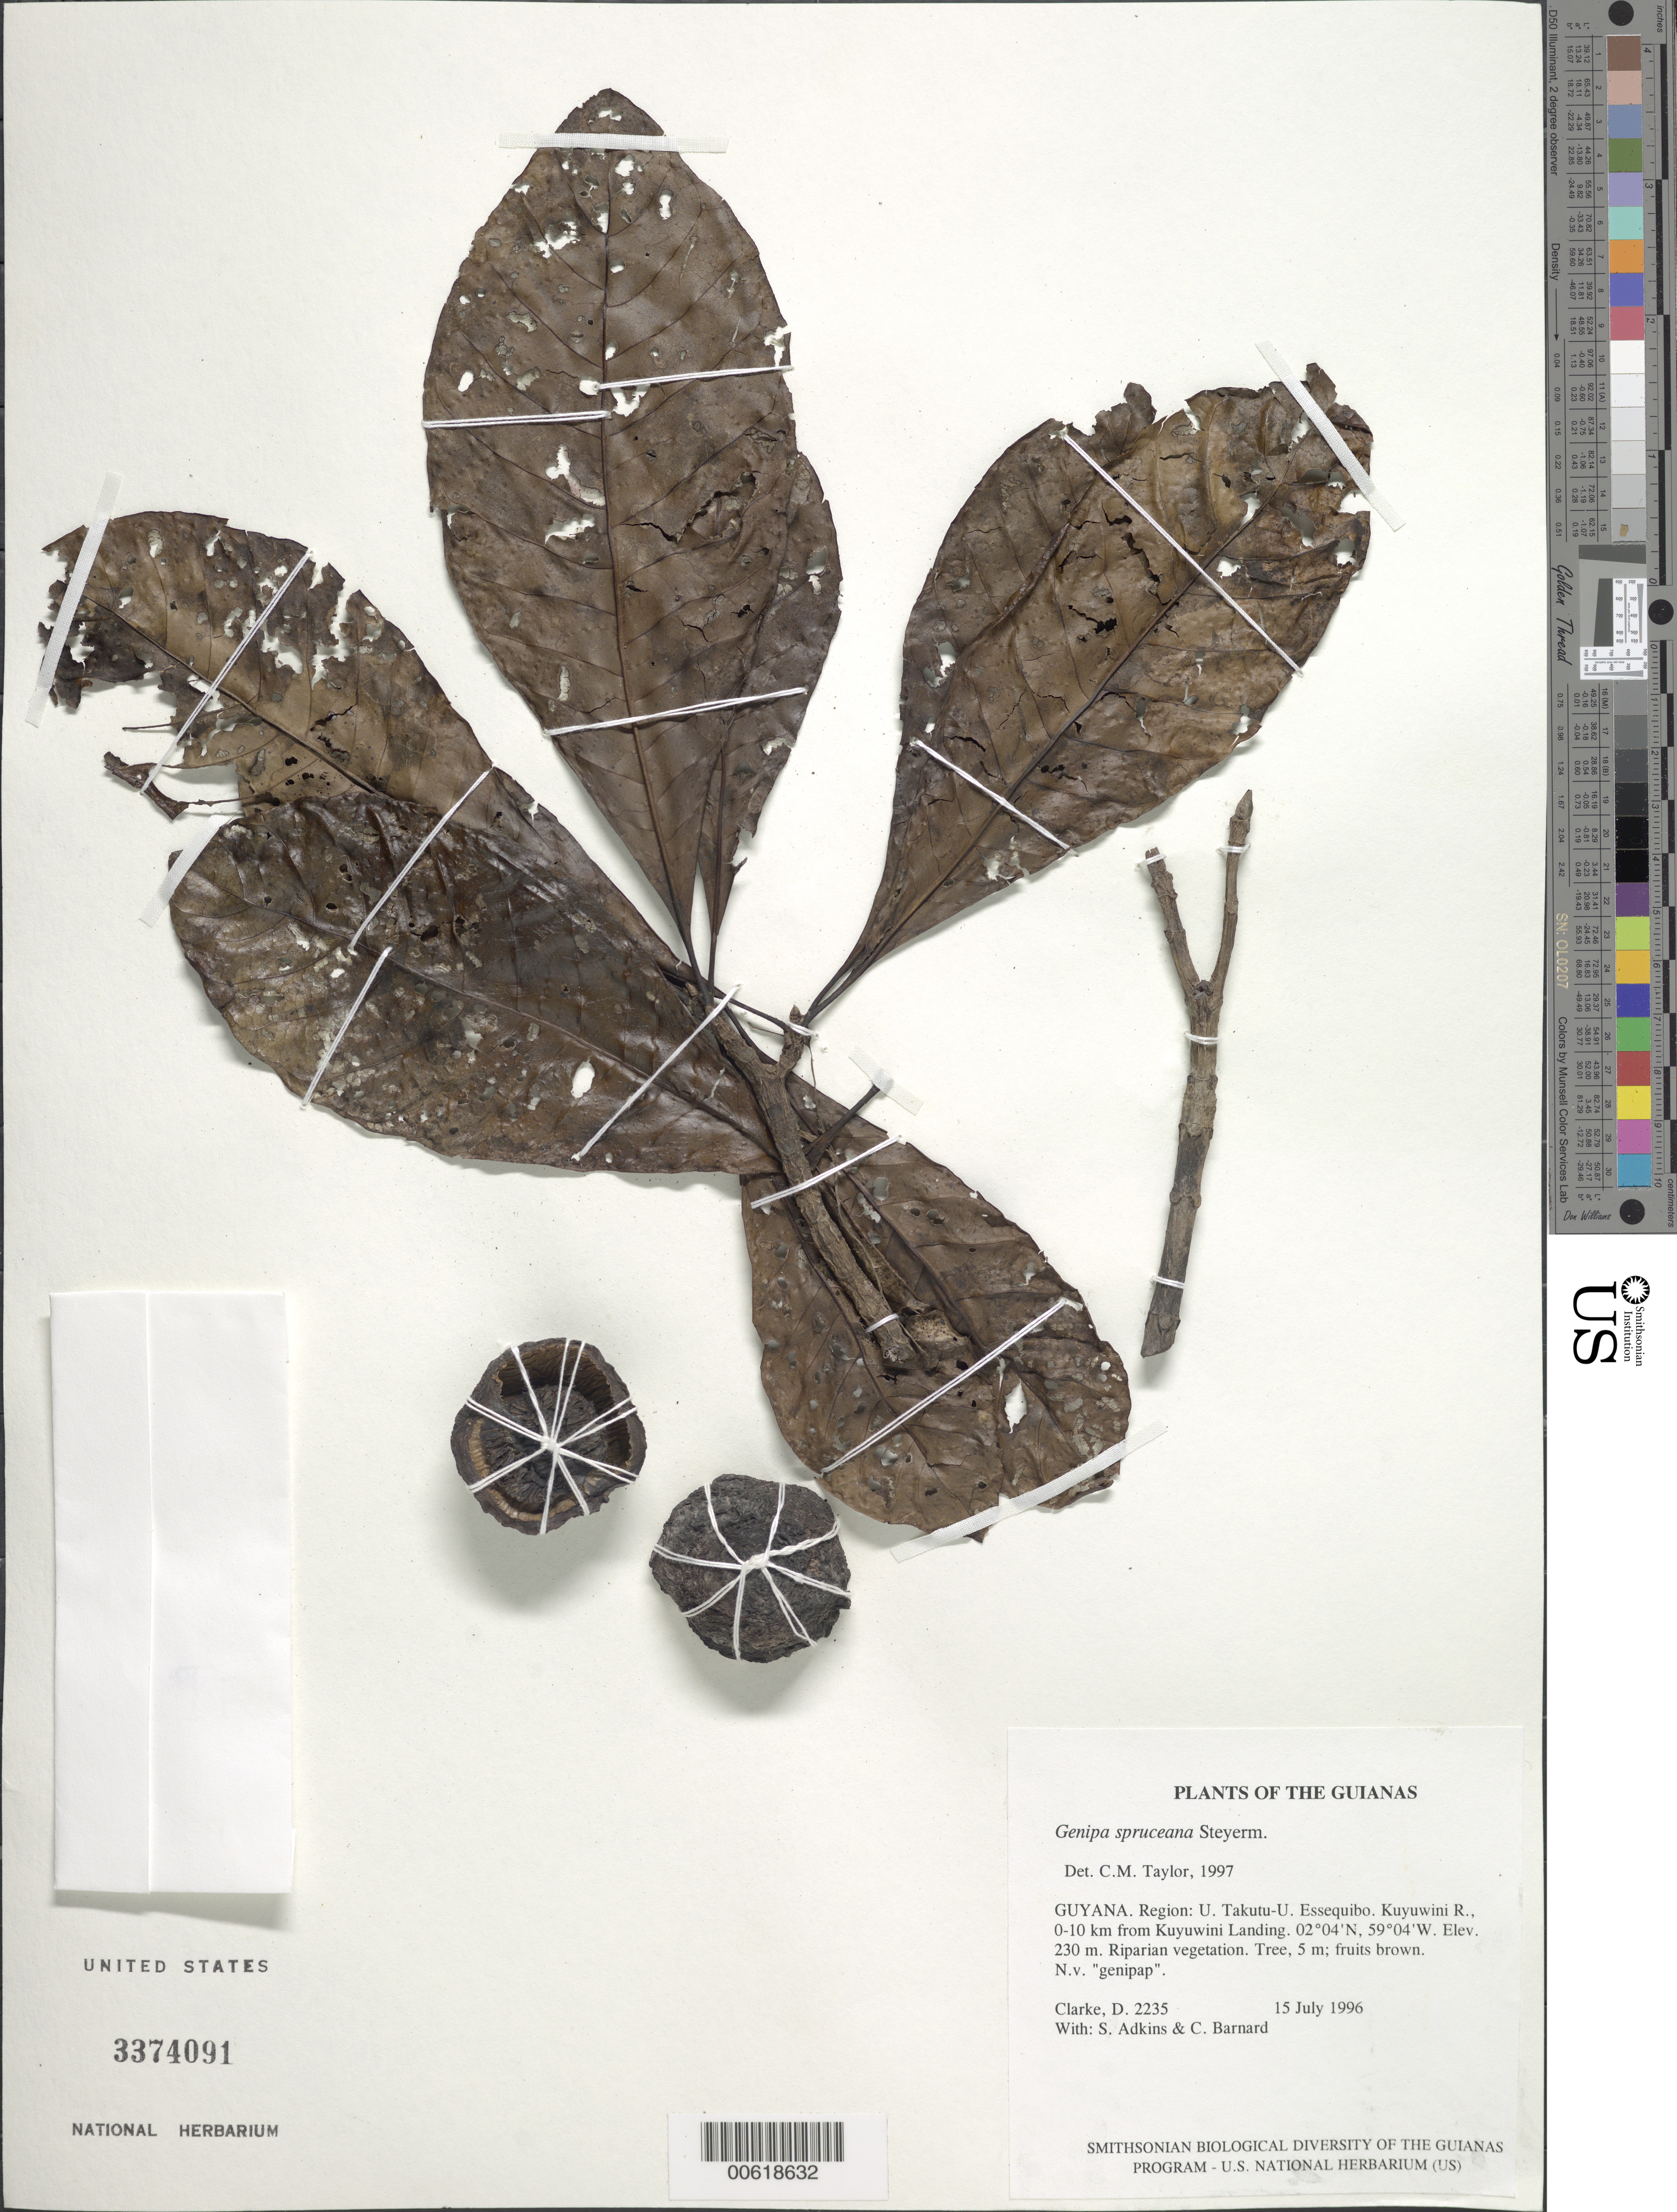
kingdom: Plantae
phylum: Tracheophyta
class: Magnoliopsida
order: Gentianales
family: Rubiaceae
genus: Genipa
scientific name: Genipa spruceana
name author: Steyerm.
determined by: Taylor, Charlotte M.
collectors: H. D. Clarke, S. Adkins & C. Bernard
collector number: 2235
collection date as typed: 15 July 1996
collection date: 1996-07-15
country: Guyana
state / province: U. Takutu-U. Essequibo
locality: Kuyuwini R., 0-10 km from Kuyuwini Landing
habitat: Riparian vegetation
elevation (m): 230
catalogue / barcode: US 3374091